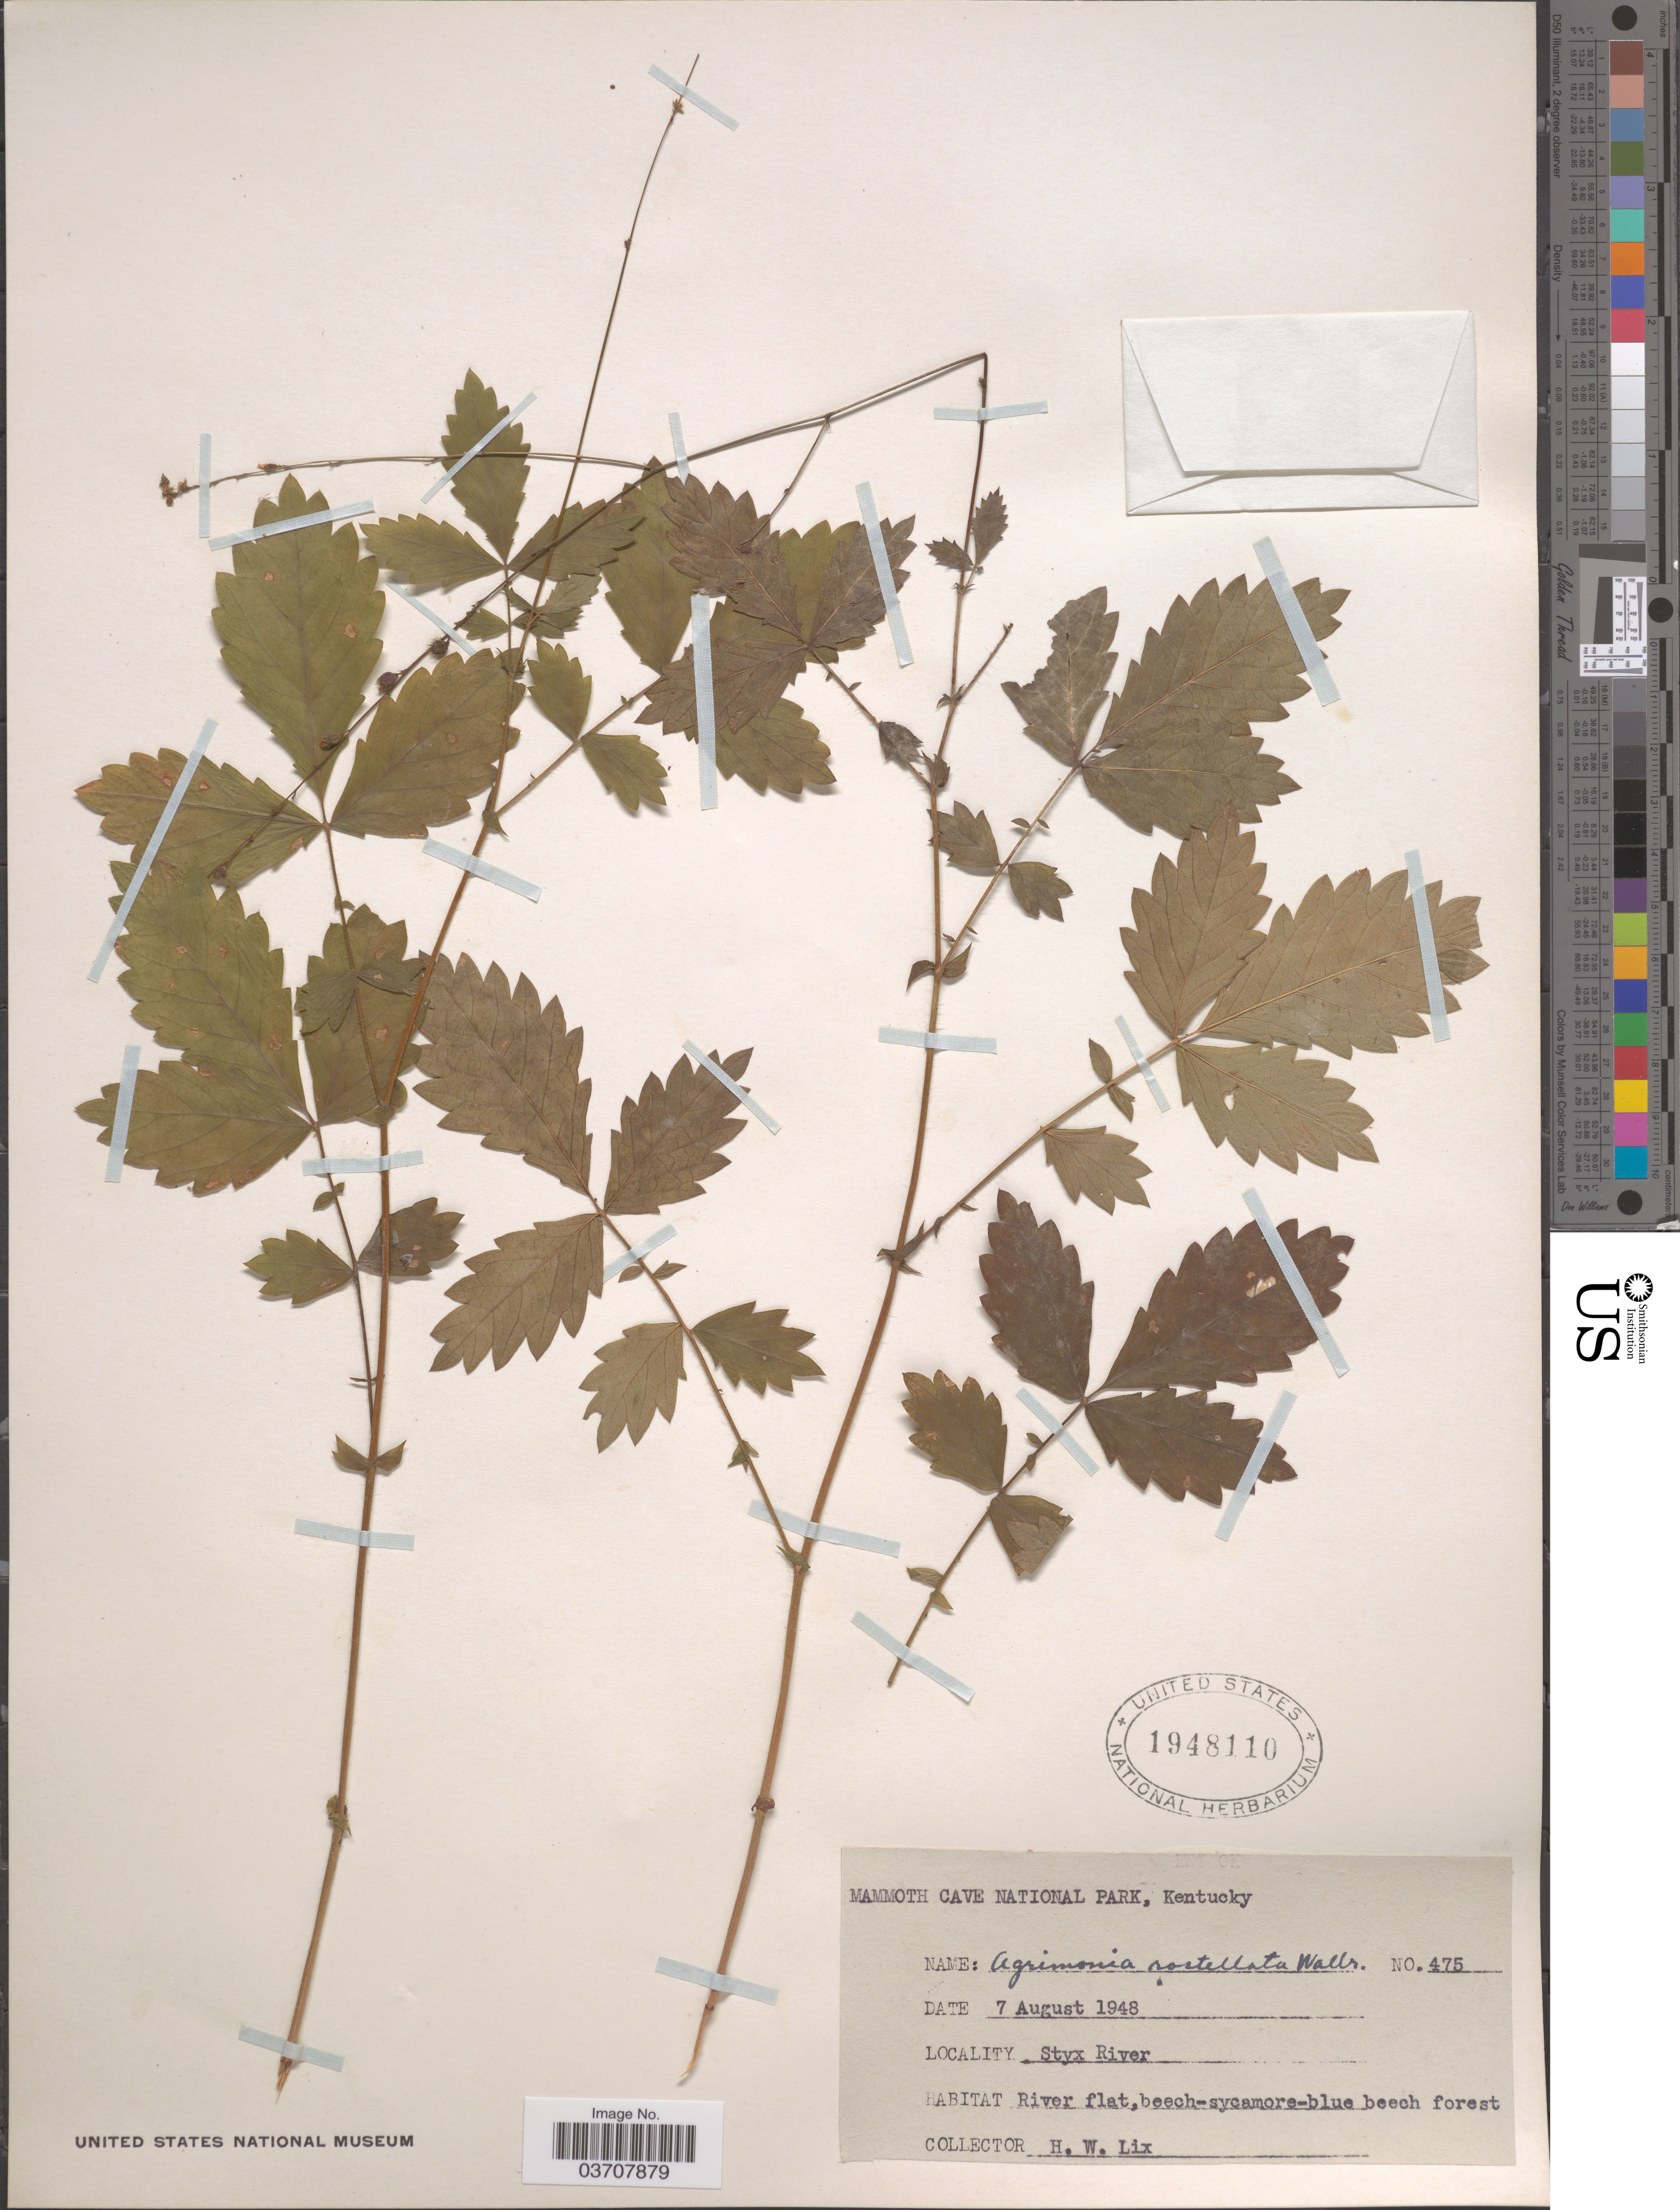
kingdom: Plantae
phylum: Tracheophyta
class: Magnoliopsida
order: Rosales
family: Rosaceae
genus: Agrimonia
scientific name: Agrimonia rostellata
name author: Wallr.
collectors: H. W. Lix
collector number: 475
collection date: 1948-08-07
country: United States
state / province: Kentucky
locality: Mammoth Cave National Park. Styx River.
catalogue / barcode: US 1948110